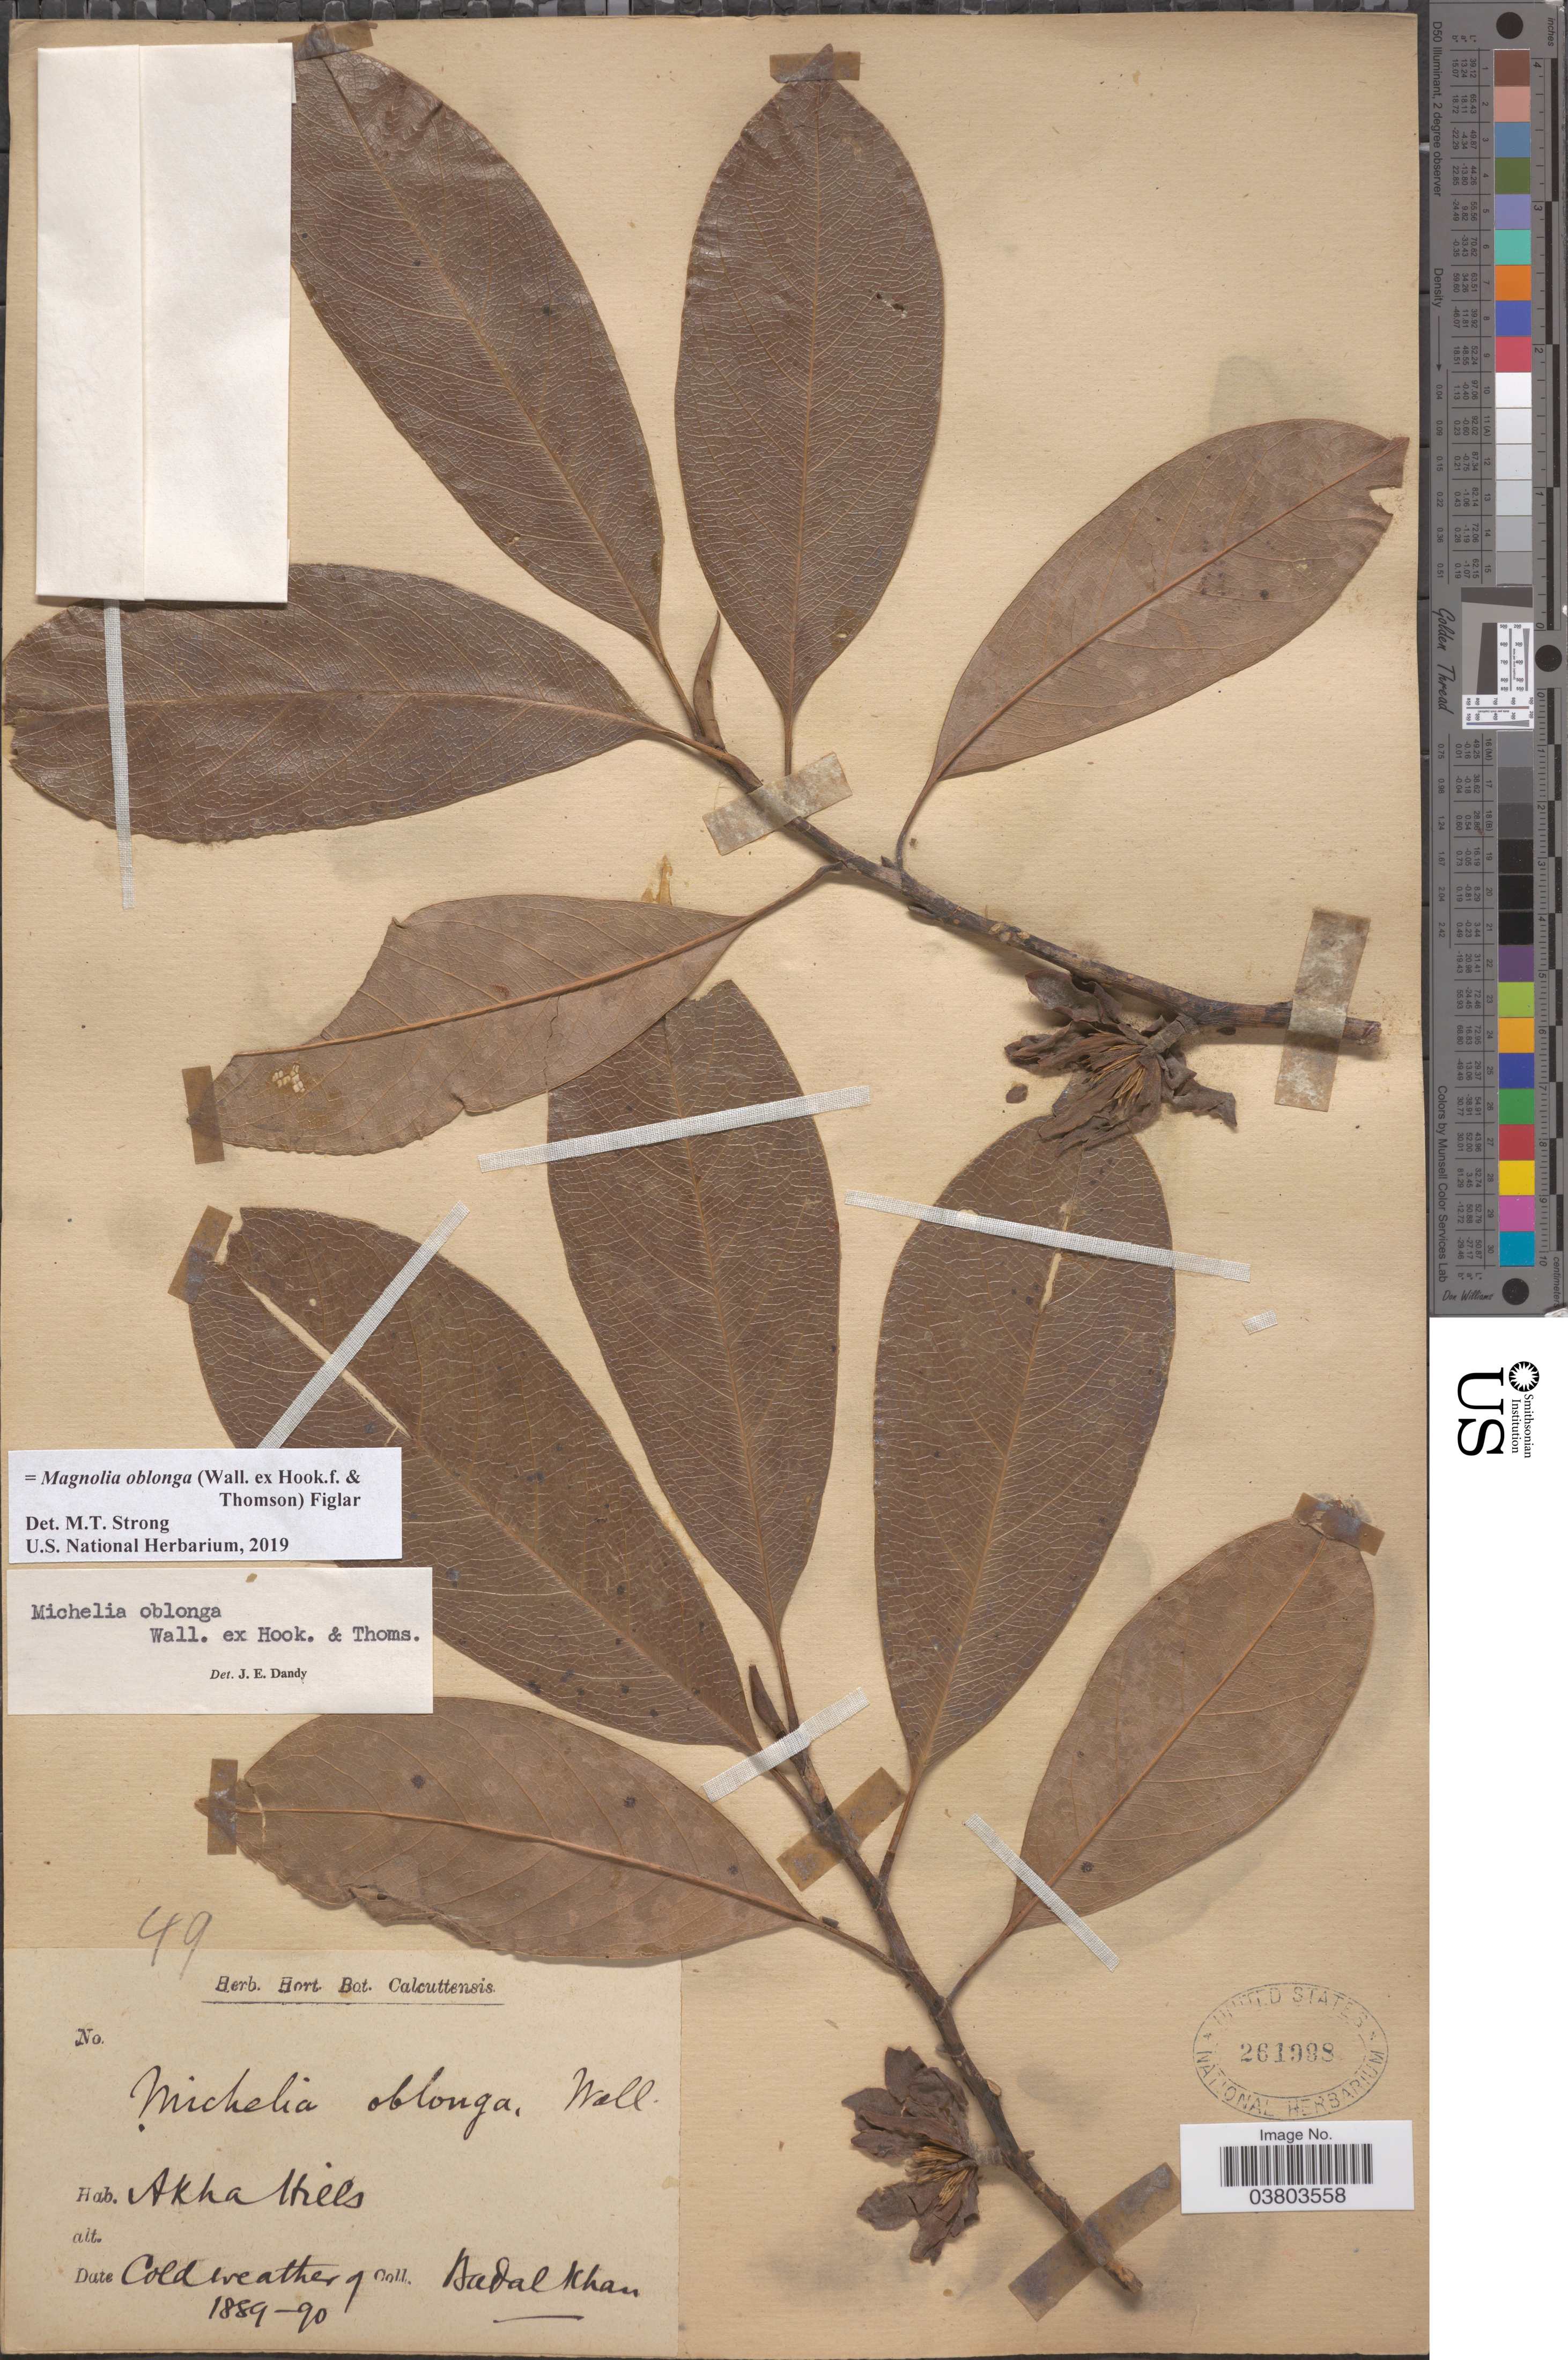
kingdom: Plantae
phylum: Tracheophyta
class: Magnoliopsida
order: Magnoliales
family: Magnoliaceae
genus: Magnolia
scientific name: Magnolia oblonga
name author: (Wall. ex Hook. f. & Thomson) Figlar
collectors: B. Khan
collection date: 1889/1890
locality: Akha Hills.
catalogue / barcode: US 261998